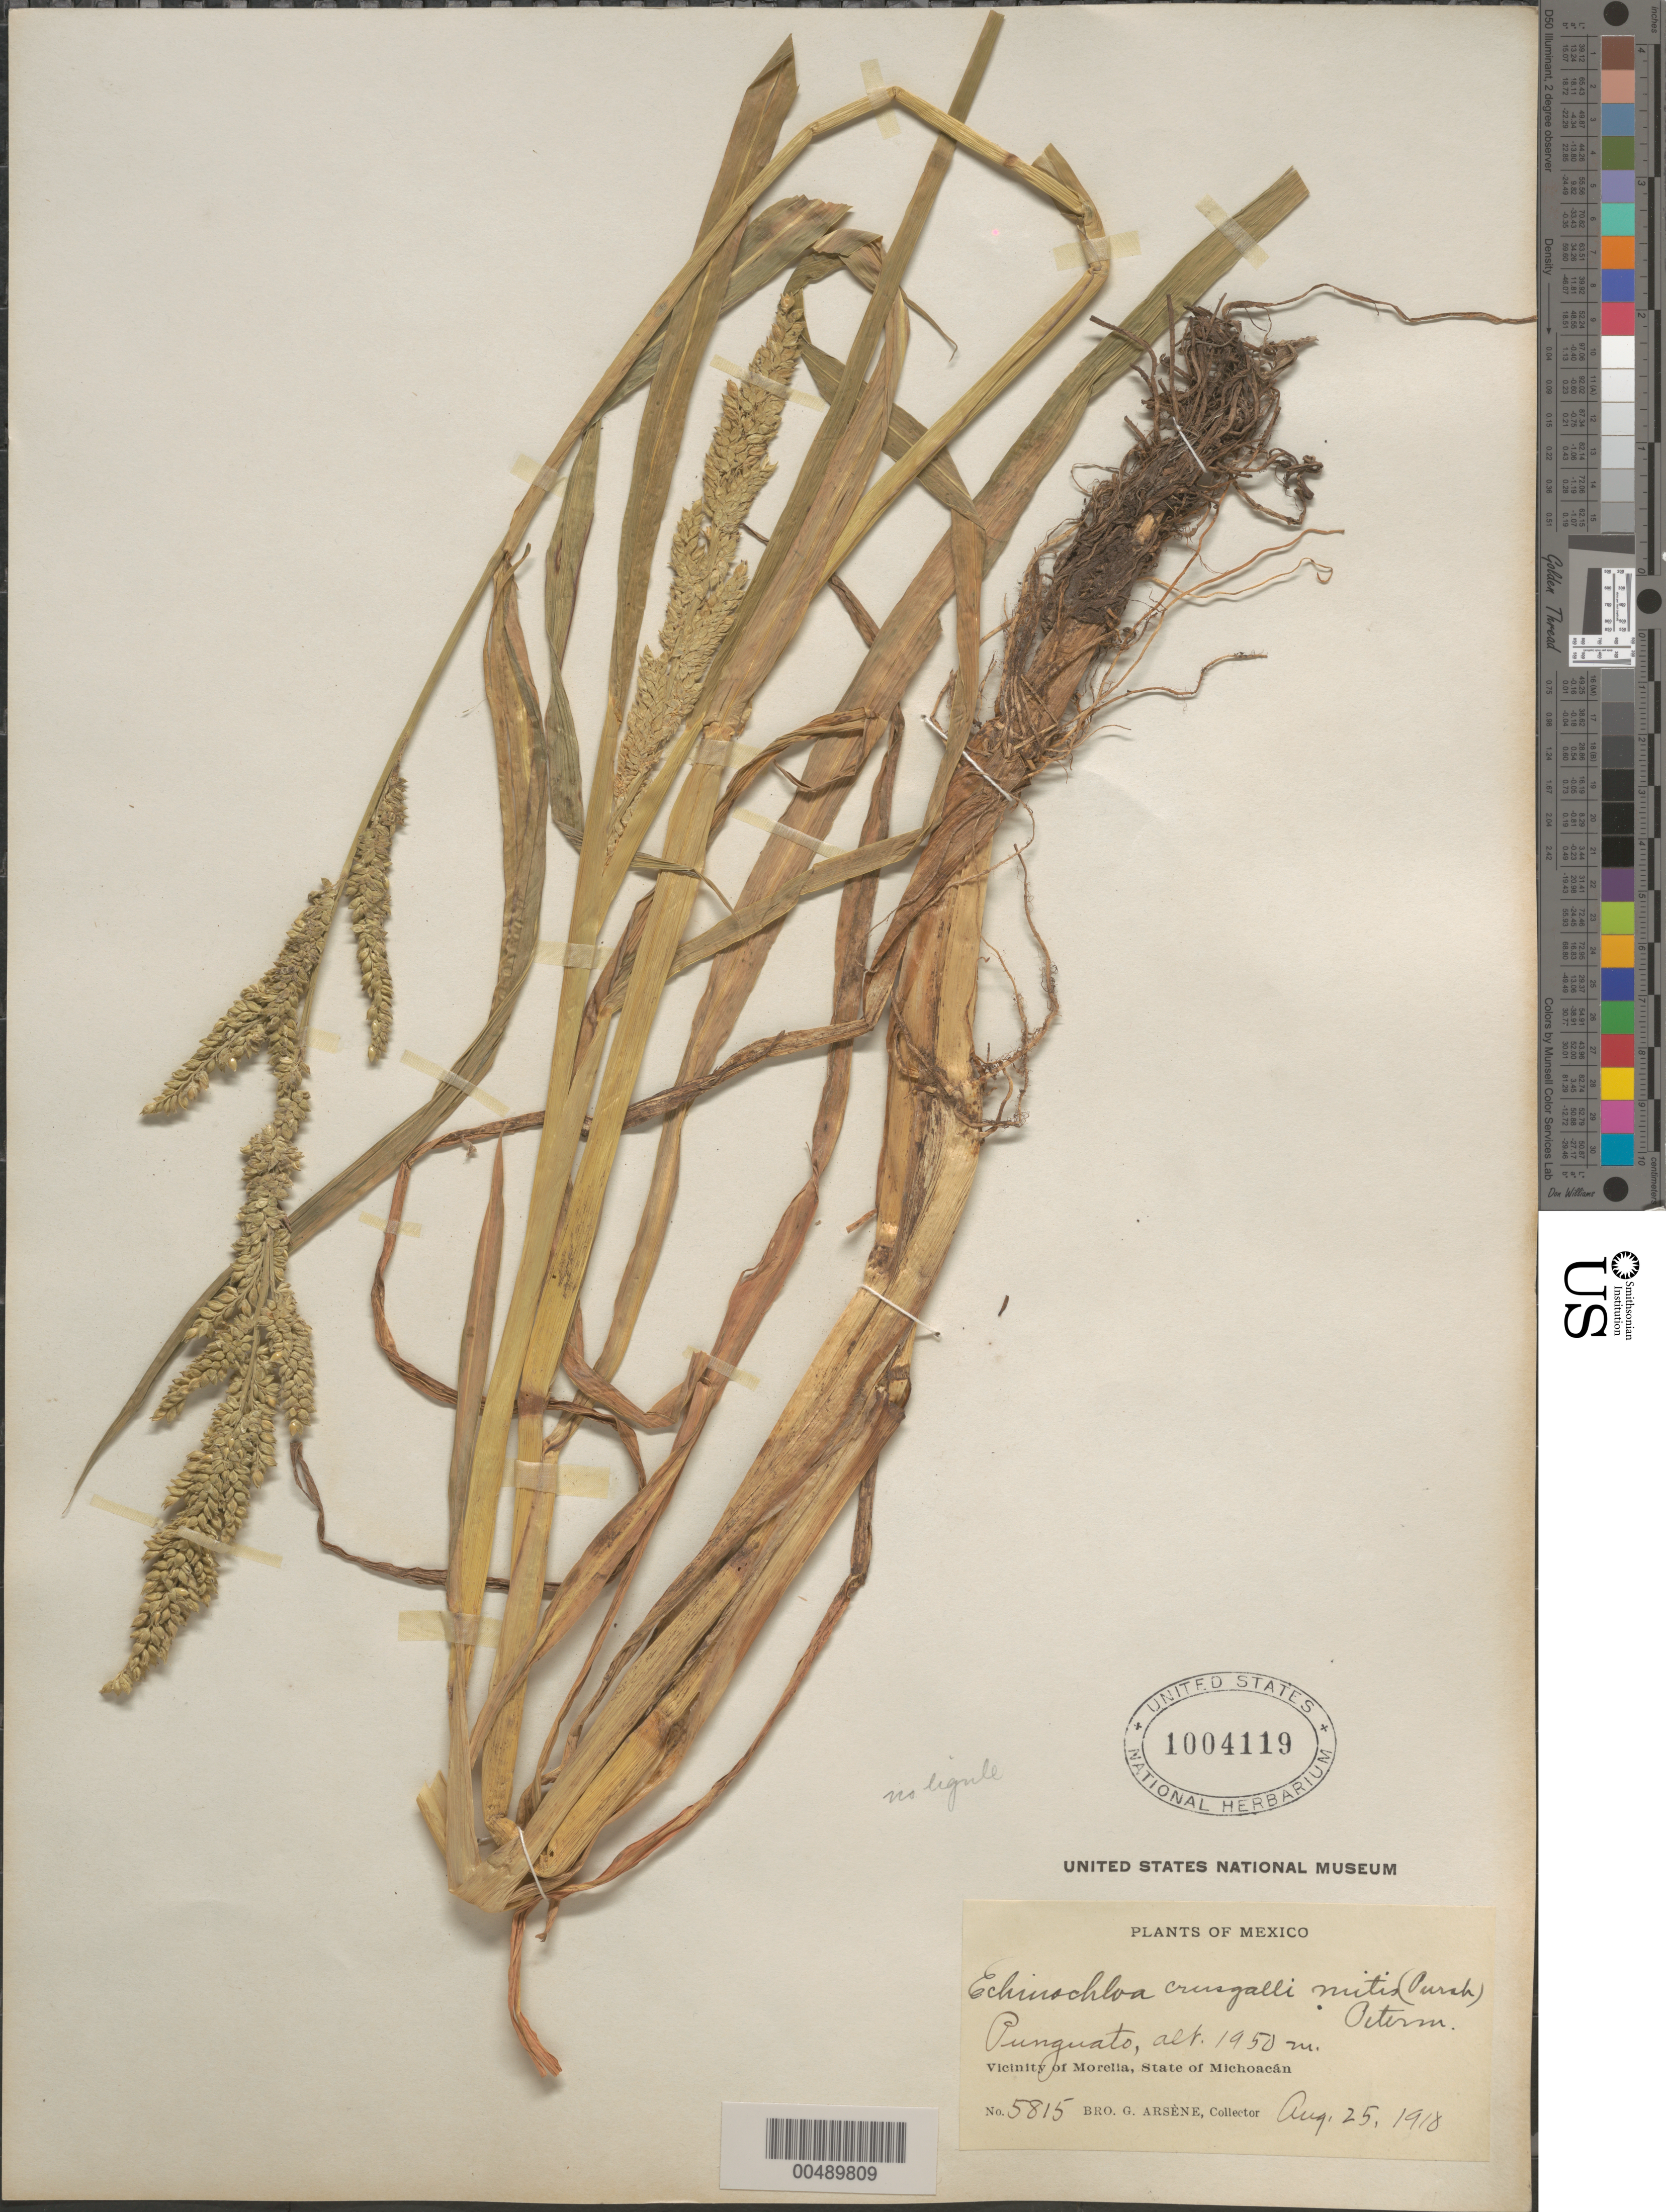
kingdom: Plantae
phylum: Tracheophyta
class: Liliopsida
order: Poales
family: Poaceae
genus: Echinochloa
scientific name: Echinochloa crus-galli var. zelayensis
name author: (Kunth) Hitchc.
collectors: Bro. G. Arsène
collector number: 5815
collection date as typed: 25 Aug 1918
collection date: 1918-08-25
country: Mexico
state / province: Michoacán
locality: Vicinity of Morelia, Punguato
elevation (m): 1950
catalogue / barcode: US 1004119